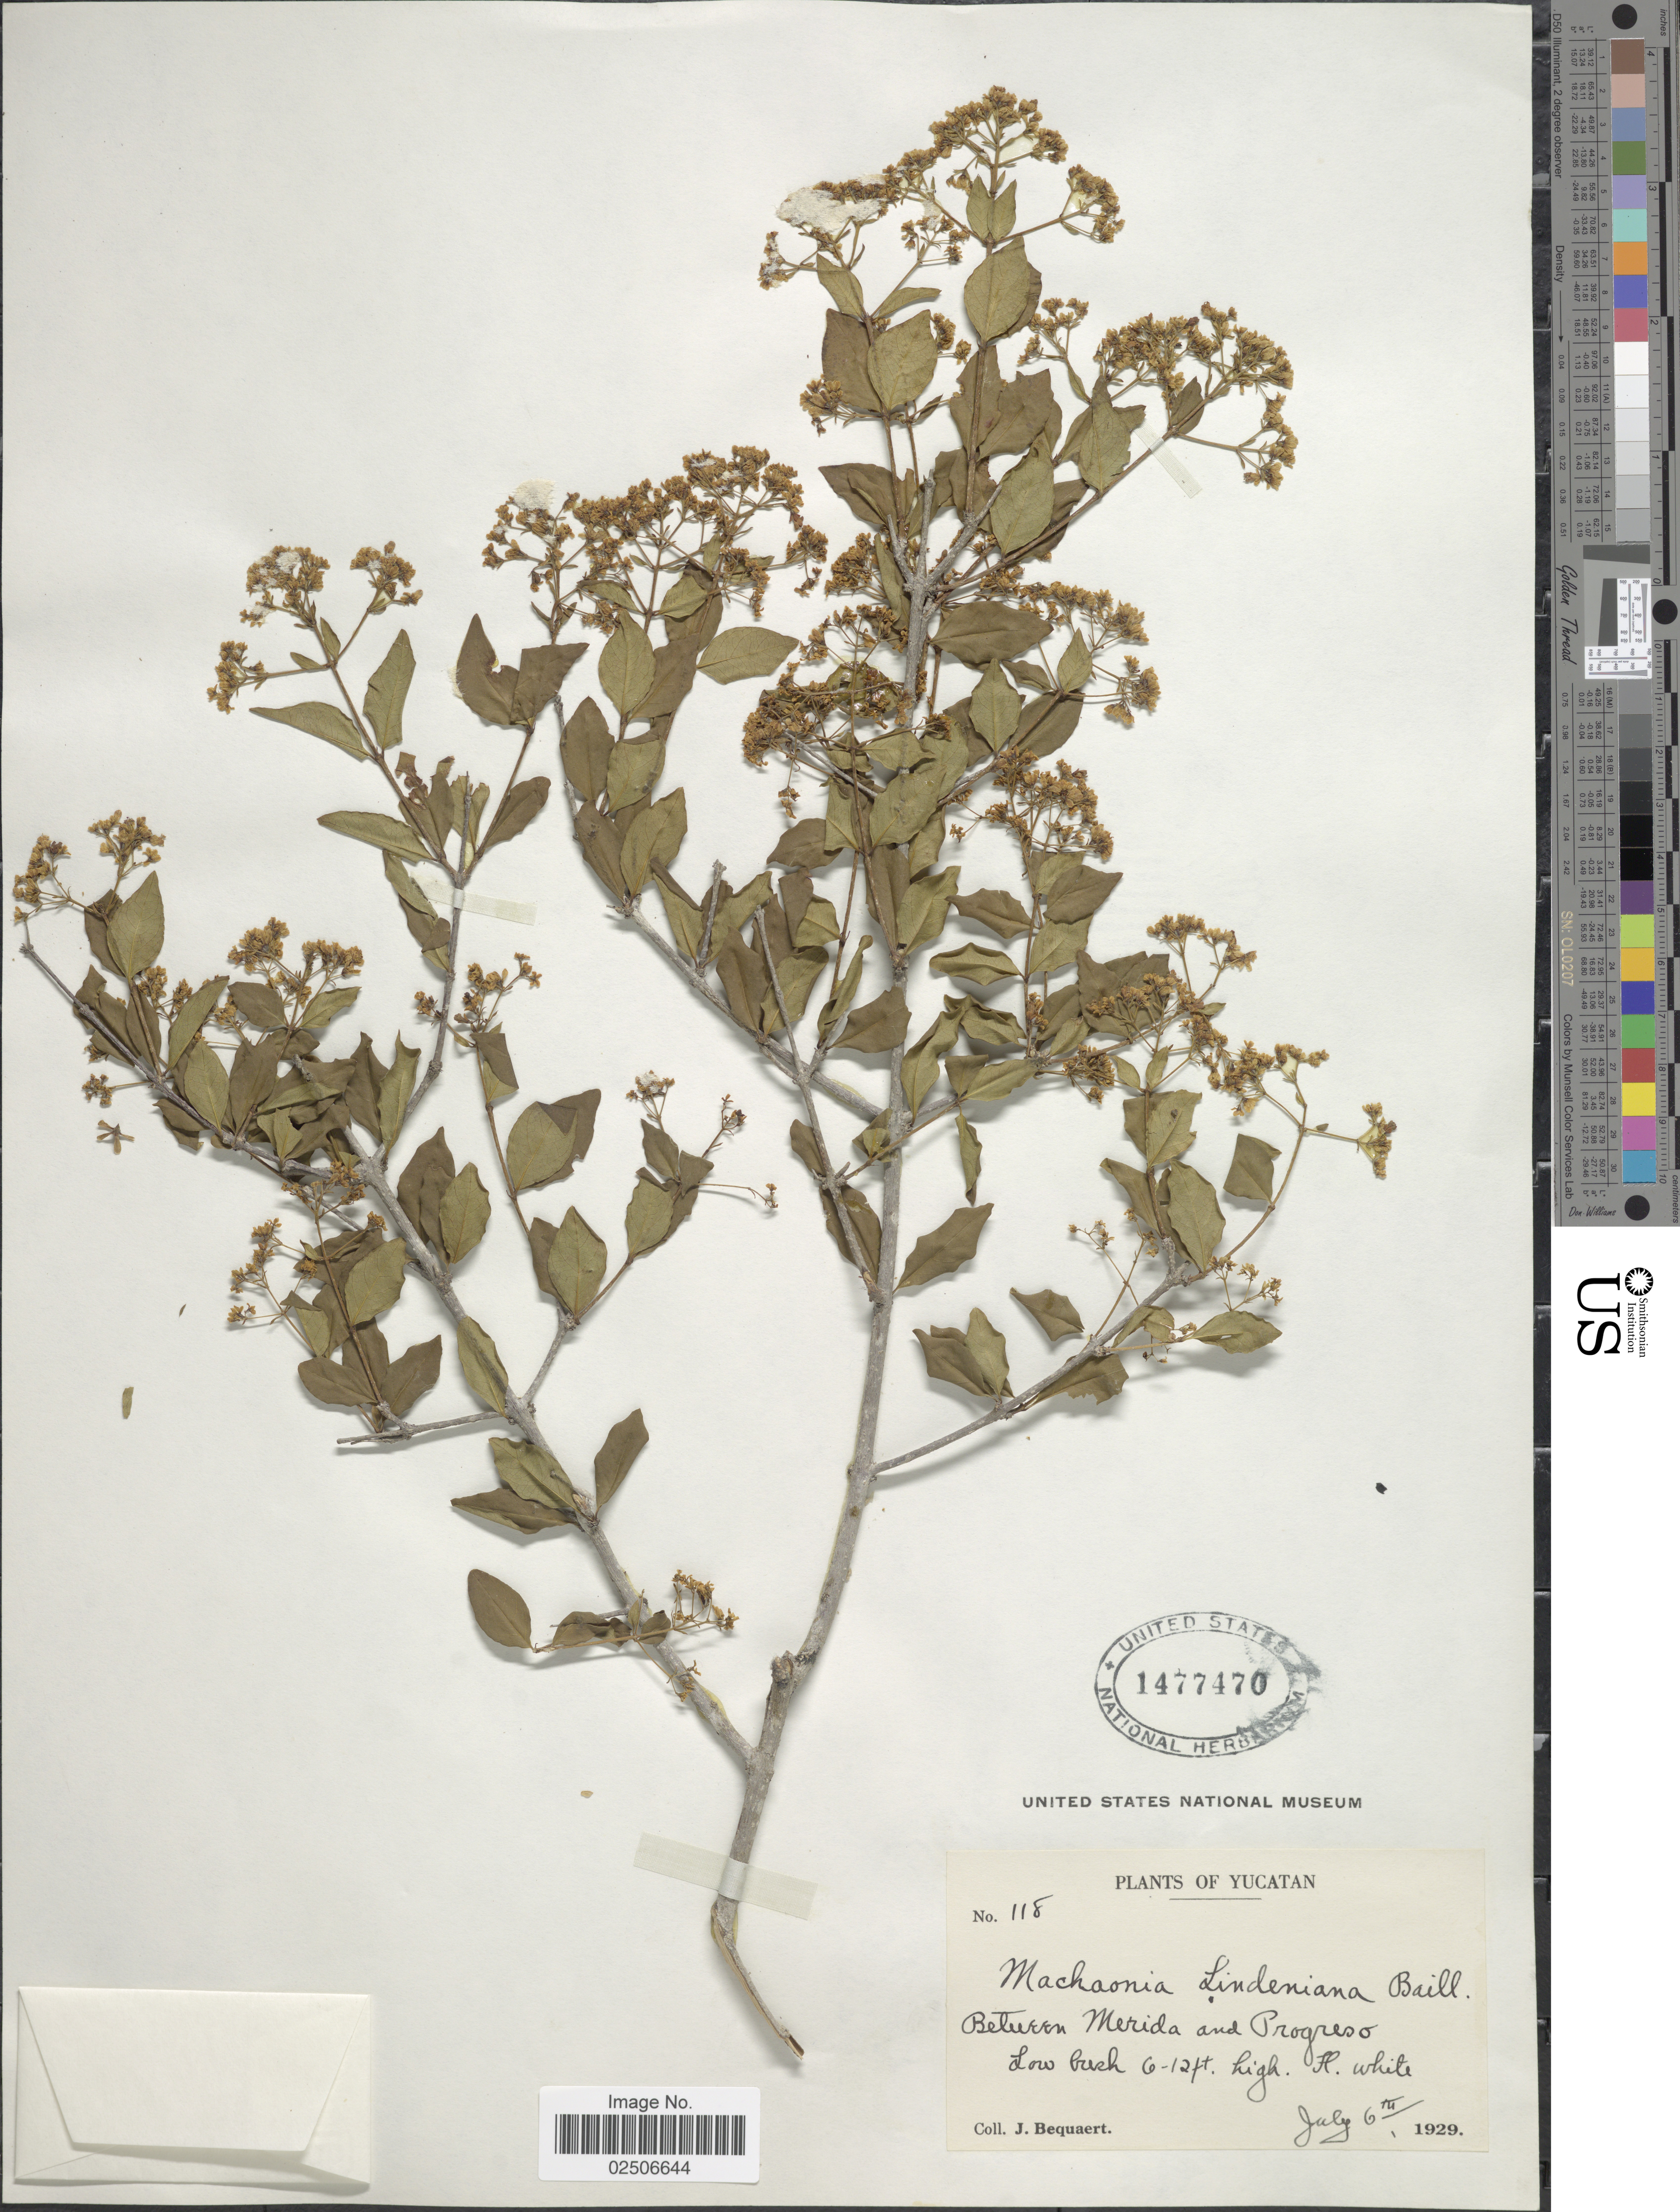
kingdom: Plantae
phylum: Tracheophyta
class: Magnoliopsida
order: Gentianales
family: Rubiaceae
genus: Machaonia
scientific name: Machaonia lindeniana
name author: Baill.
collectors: J. Bequaert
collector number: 118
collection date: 1929-07-06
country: Mexico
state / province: Yucatán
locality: Between Merida and Progreso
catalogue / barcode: US 1477470